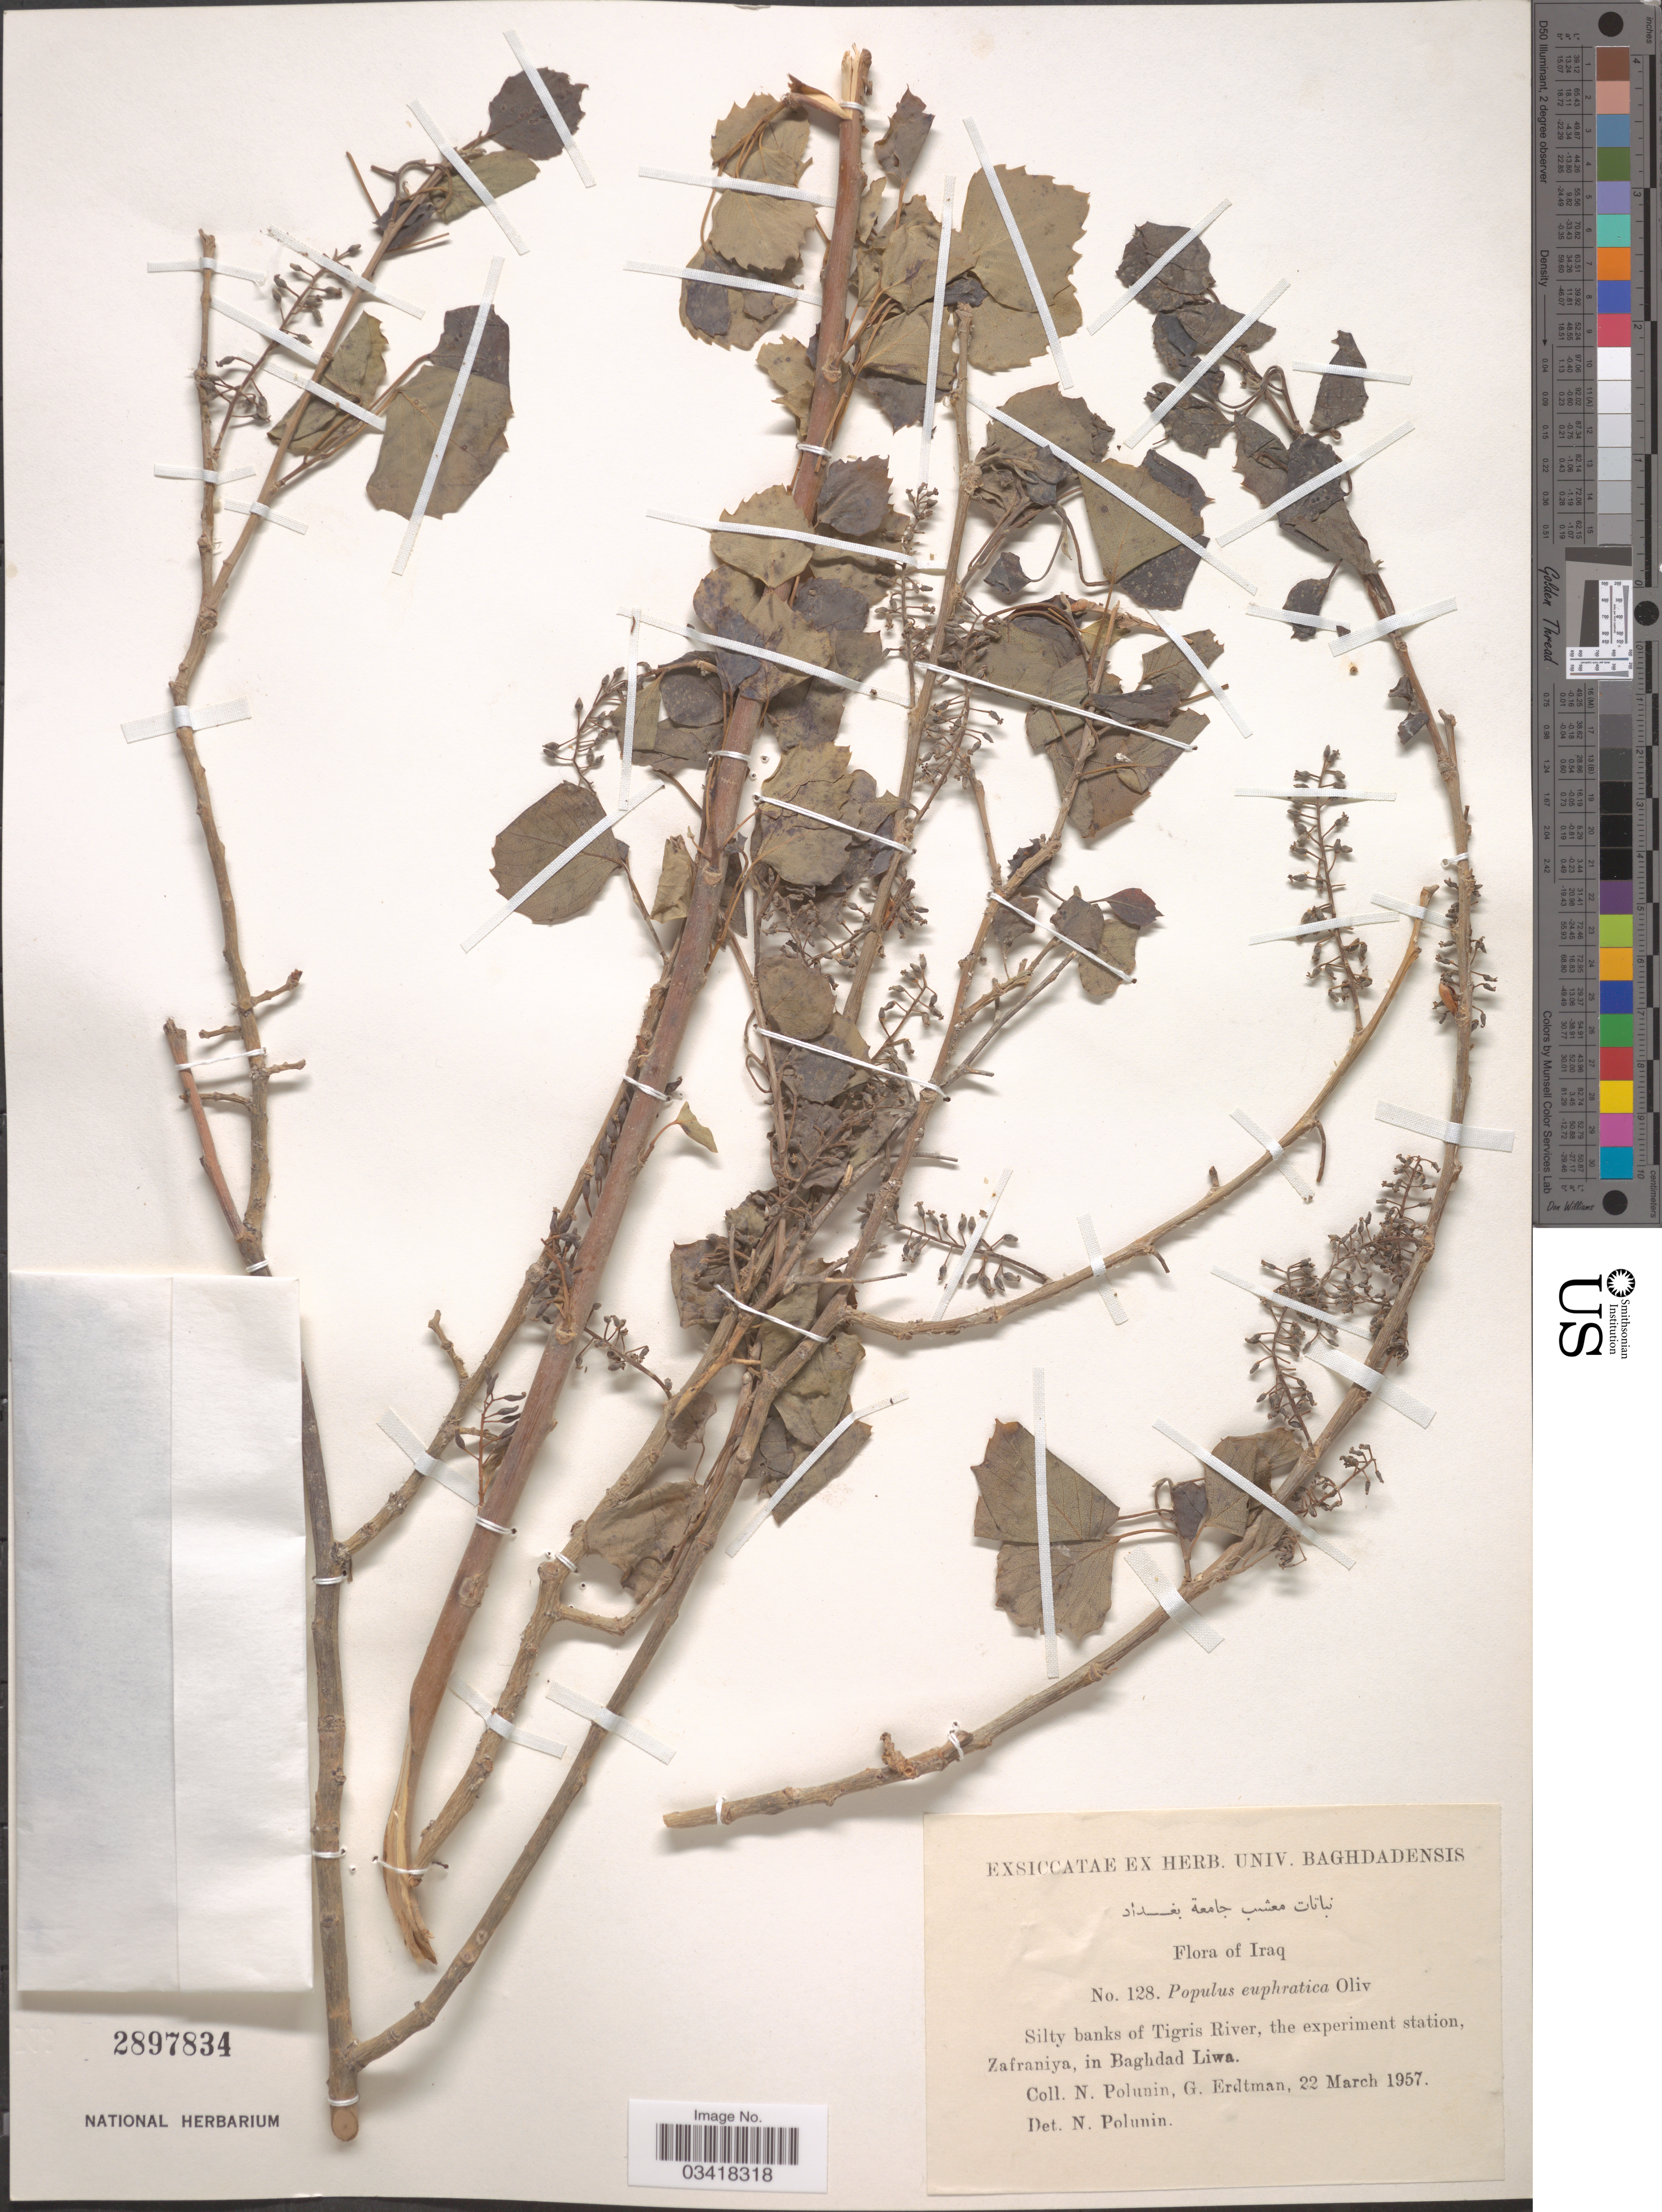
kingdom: Plantae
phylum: Tracheophyta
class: Magnoliopsida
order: Malpighiales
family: Salicaceae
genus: Populus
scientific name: Populus euphratica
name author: Oliv.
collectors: N. V. Polunin & G. Erdtman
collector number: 128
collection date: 1957-03-22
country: Iraq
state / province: Baghdad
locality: Silty banks of Tigris River, the experiment station, Zafraniya, in Baghdad Liwa.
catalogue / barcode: US 2897834